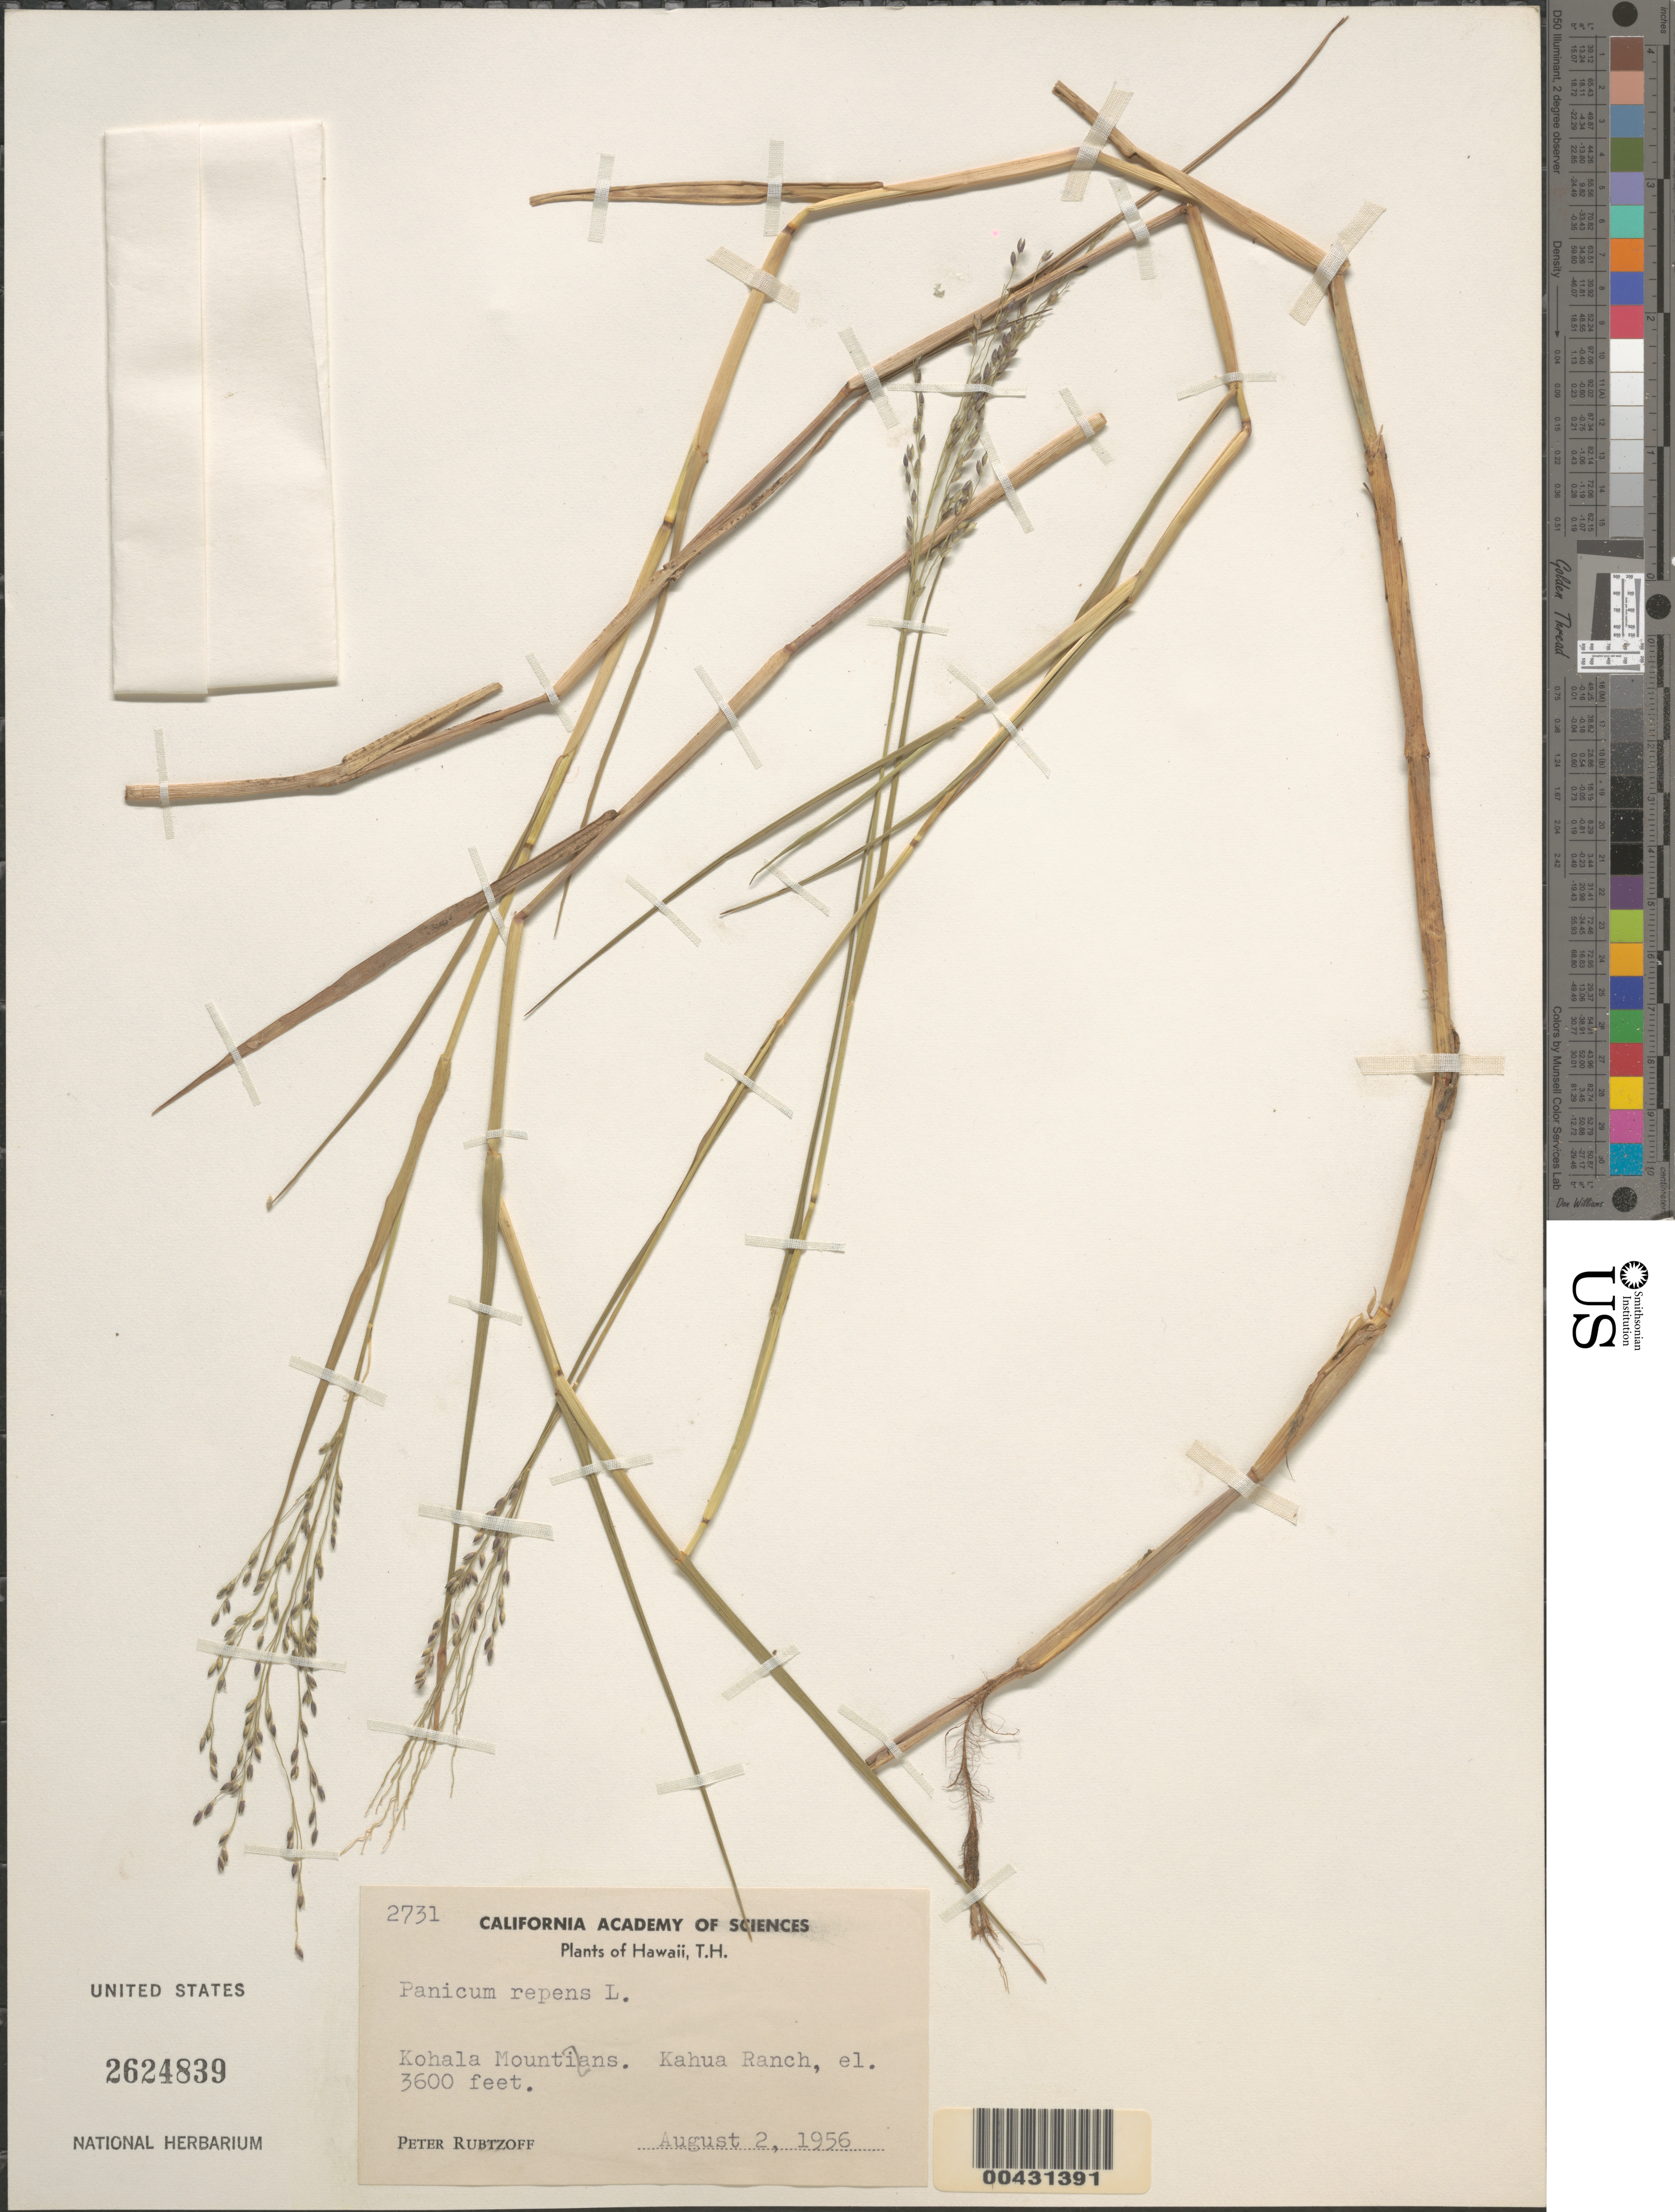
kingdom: Plantae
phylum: Tracheophyta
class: Liliopsida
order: Poales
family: Poaceae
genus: Panicum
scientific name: Panicum repens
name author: L.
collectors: P. Rubtzoff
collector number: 2731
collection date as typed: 2 Aug 1956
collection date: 1956-08-02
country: United States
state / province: Hawaii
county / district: Hawaii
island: Hawaii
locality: Kohala Mountains, Kahua Ranch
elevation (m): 1097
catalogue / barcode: US 2624839